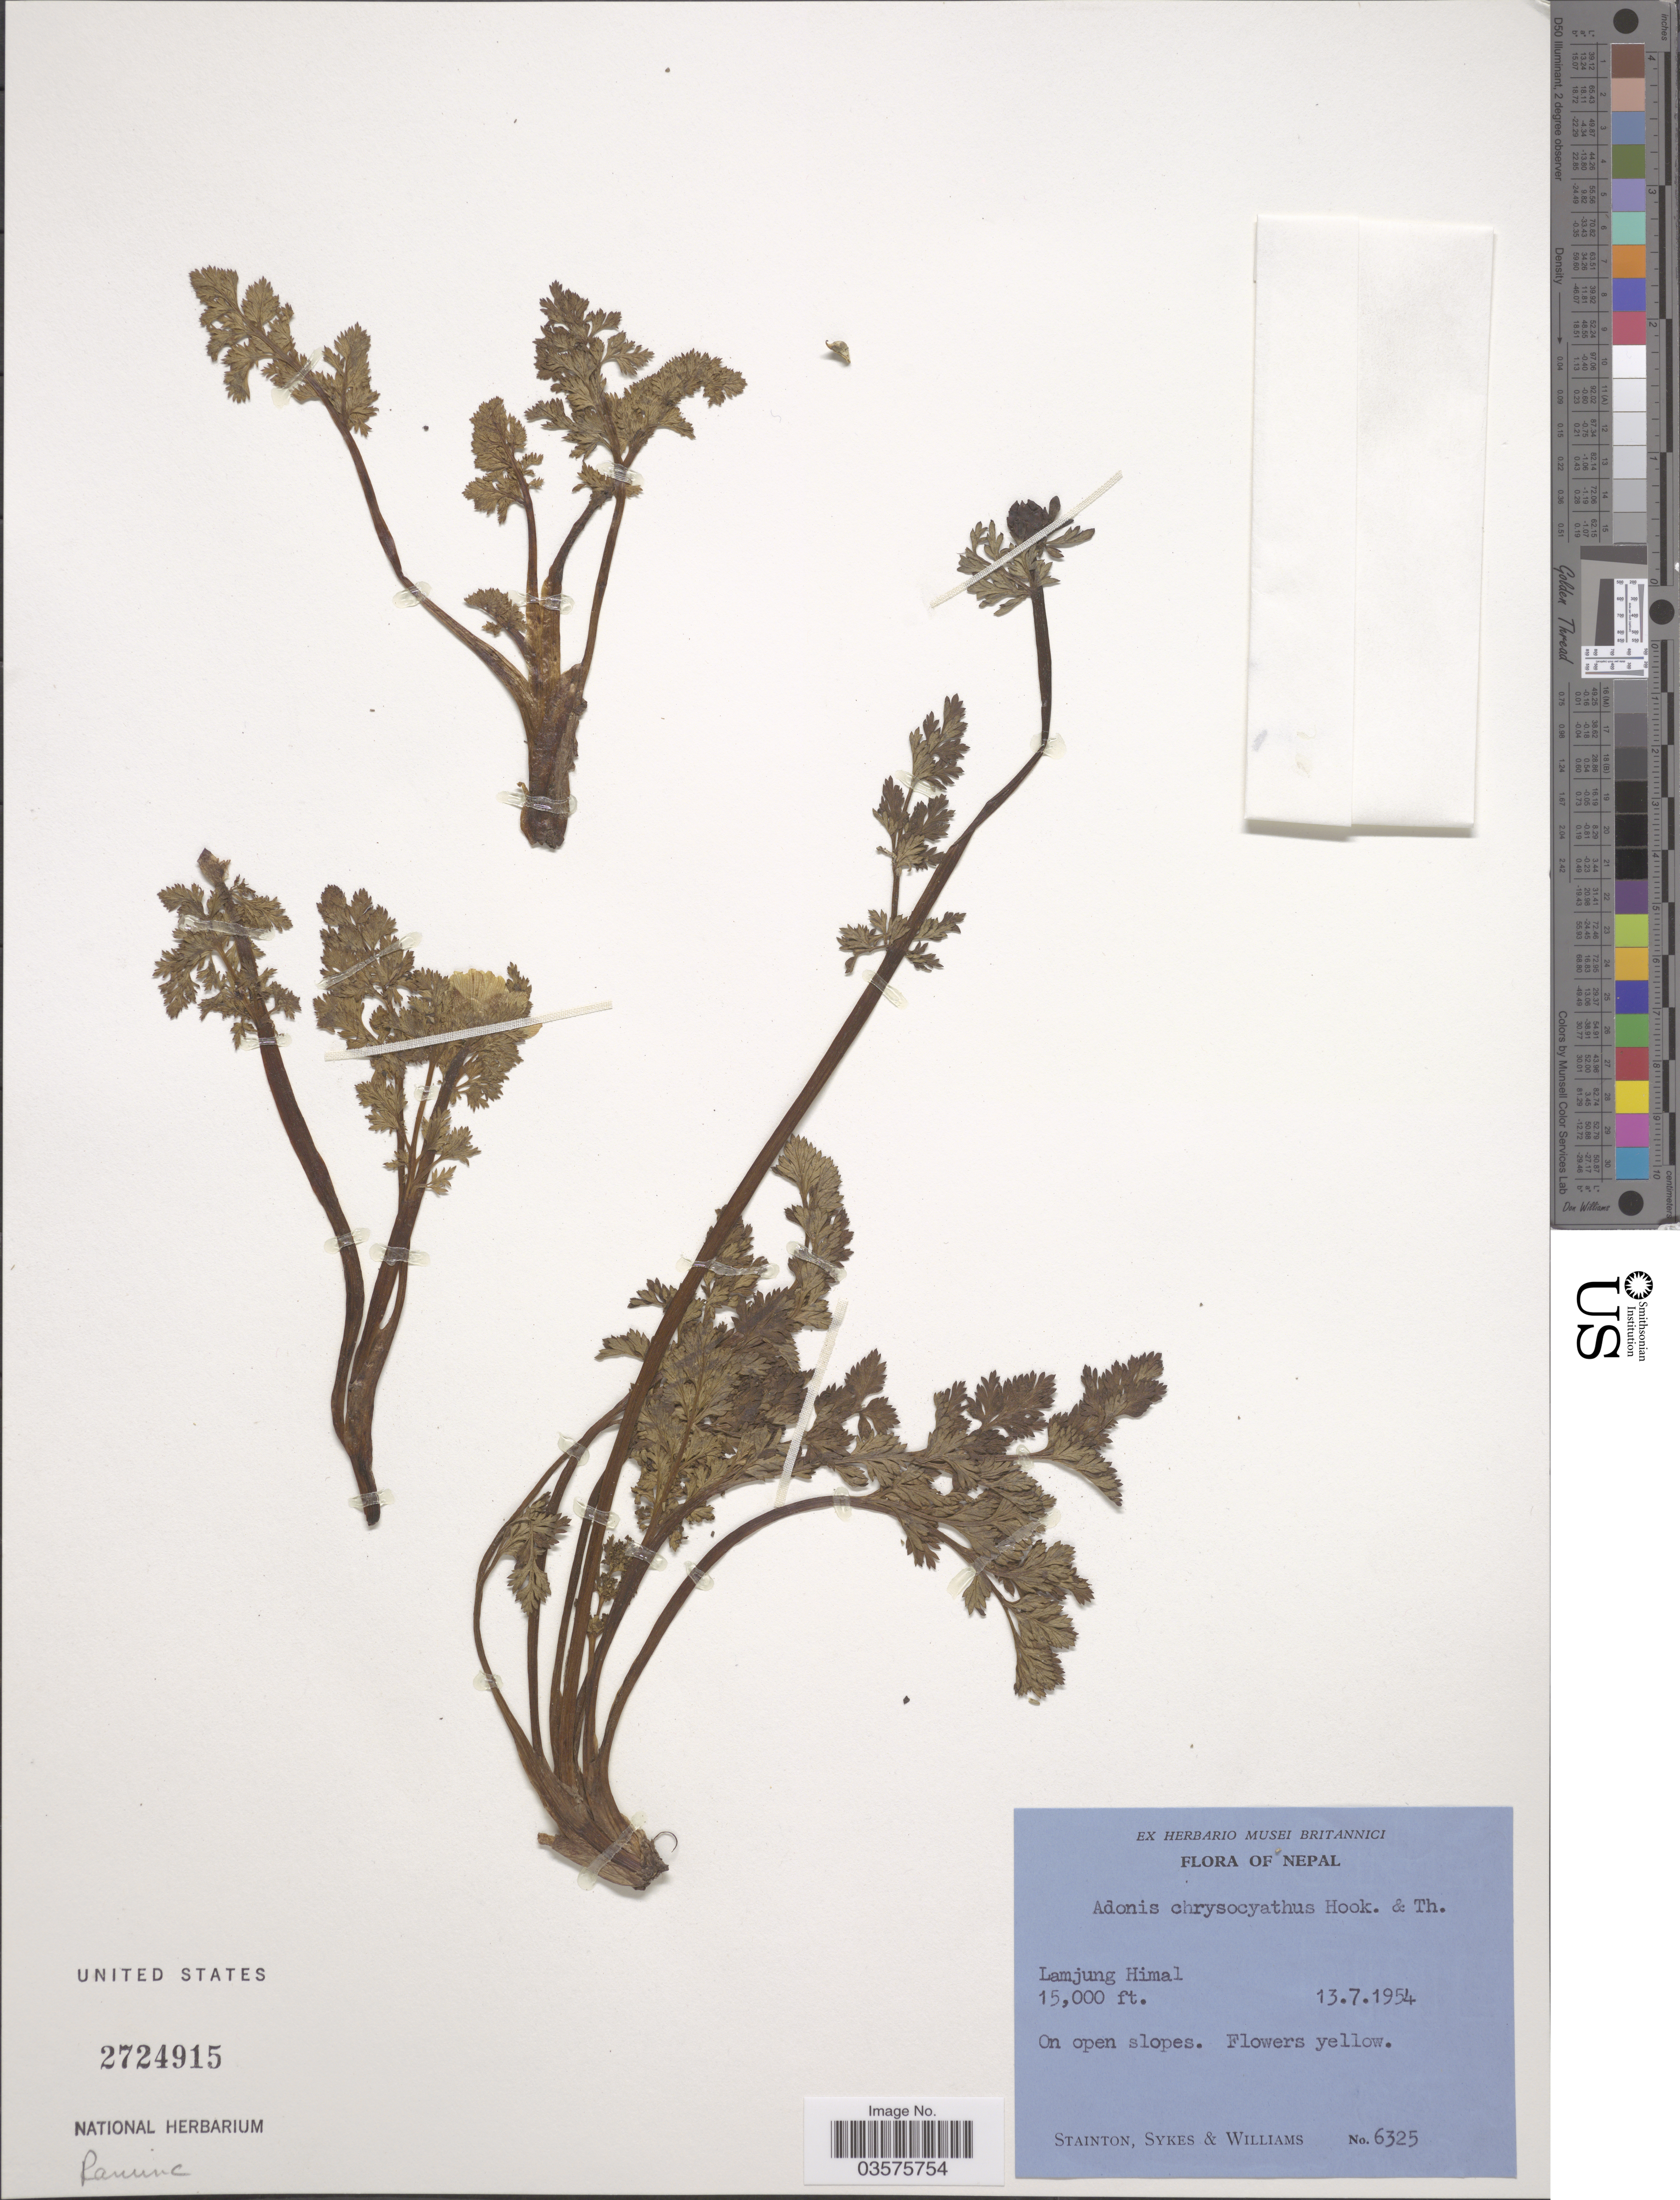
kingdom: Plantae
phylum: Tracheophyta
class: Magnoliopsida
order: Ranunculales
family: Ranunculaceae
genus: Adonis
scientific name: Adonis chrysocyathus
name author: Hook. f. & Thomson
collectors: -. Stainton, Sykes, -- & -- Williams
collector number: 6325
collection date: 1954-07-13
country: Nepal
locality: Lamjung Himal.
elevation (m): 4572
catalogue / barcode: US 2724915